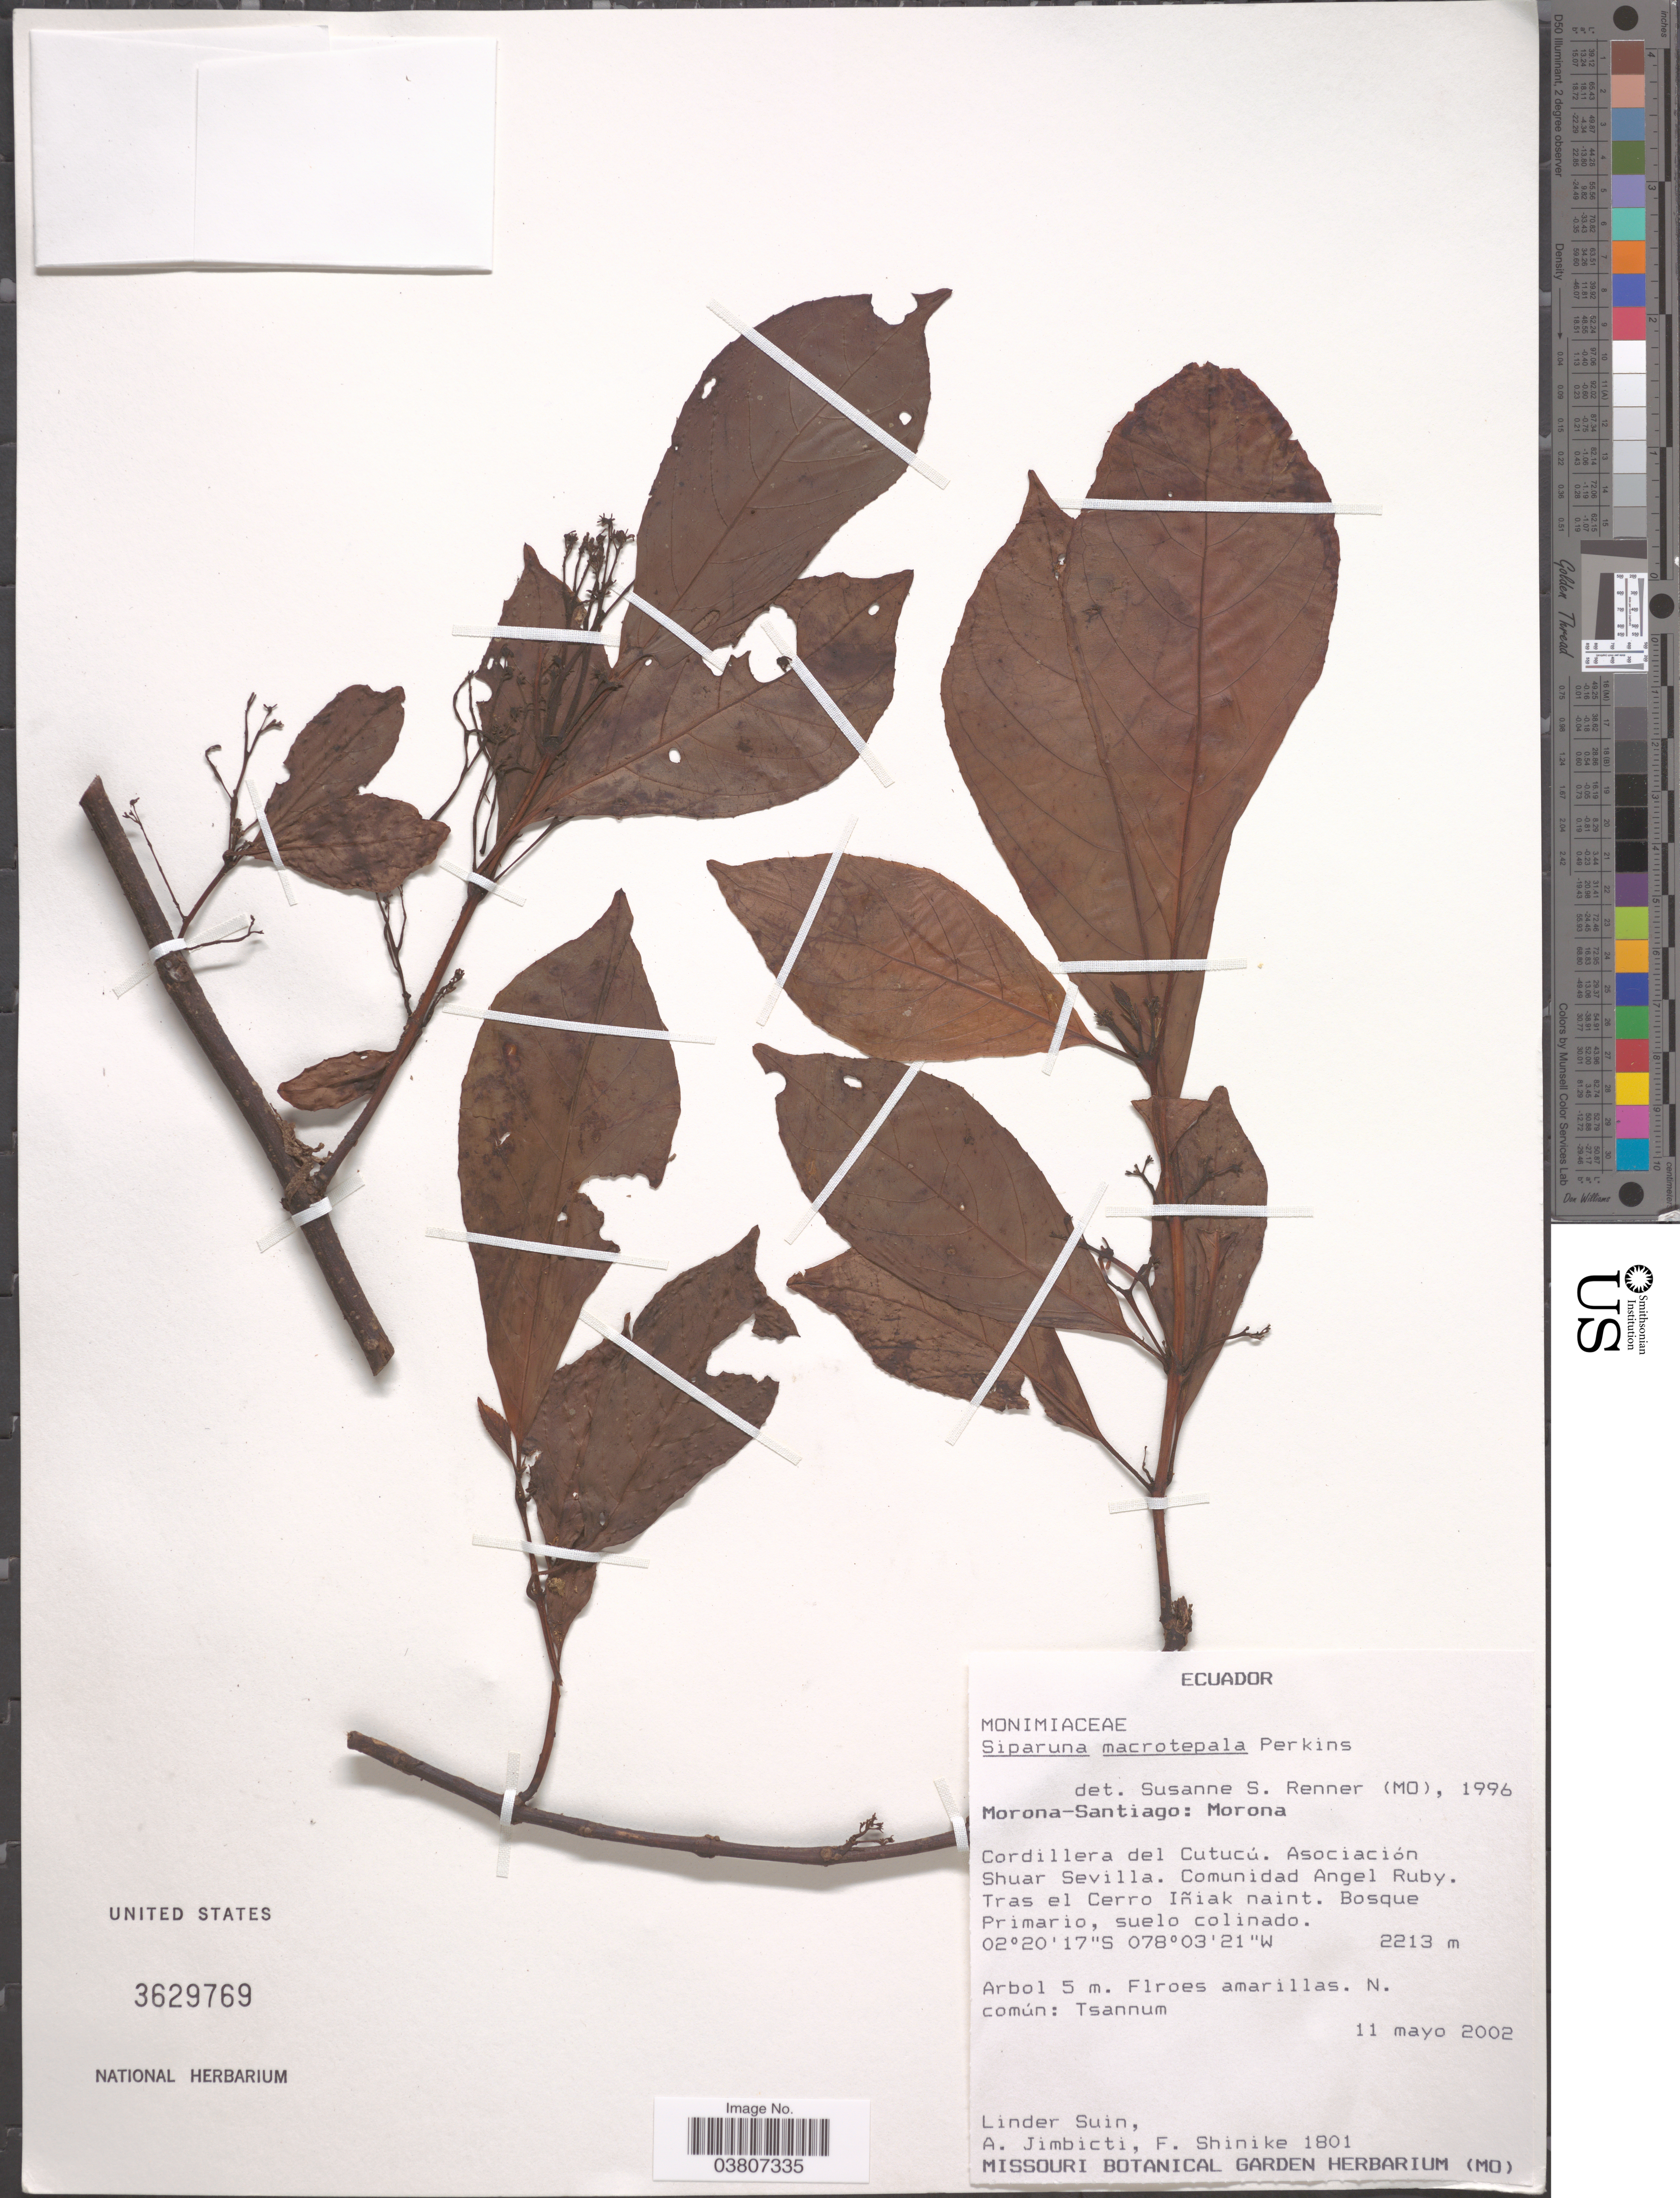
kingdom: Plantae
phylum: Tracheophyta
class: Magnoliopsida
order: Laurales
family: Siparunaceae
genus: Siparuna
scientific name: Siparuna macrotepala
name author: Perkins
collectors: L. Suin, A. Jimbicti & F. Shinike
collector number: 1801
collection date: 2002-05-11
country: Ecuador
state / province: Morona-Santiago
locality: Morona. Cordillera del Cutucú. Asociación Shuar Sevilla. Comunidad Angel Ruby. Tras el Cerro Iñiak naint.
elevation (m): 2213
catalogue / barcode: US 3629769